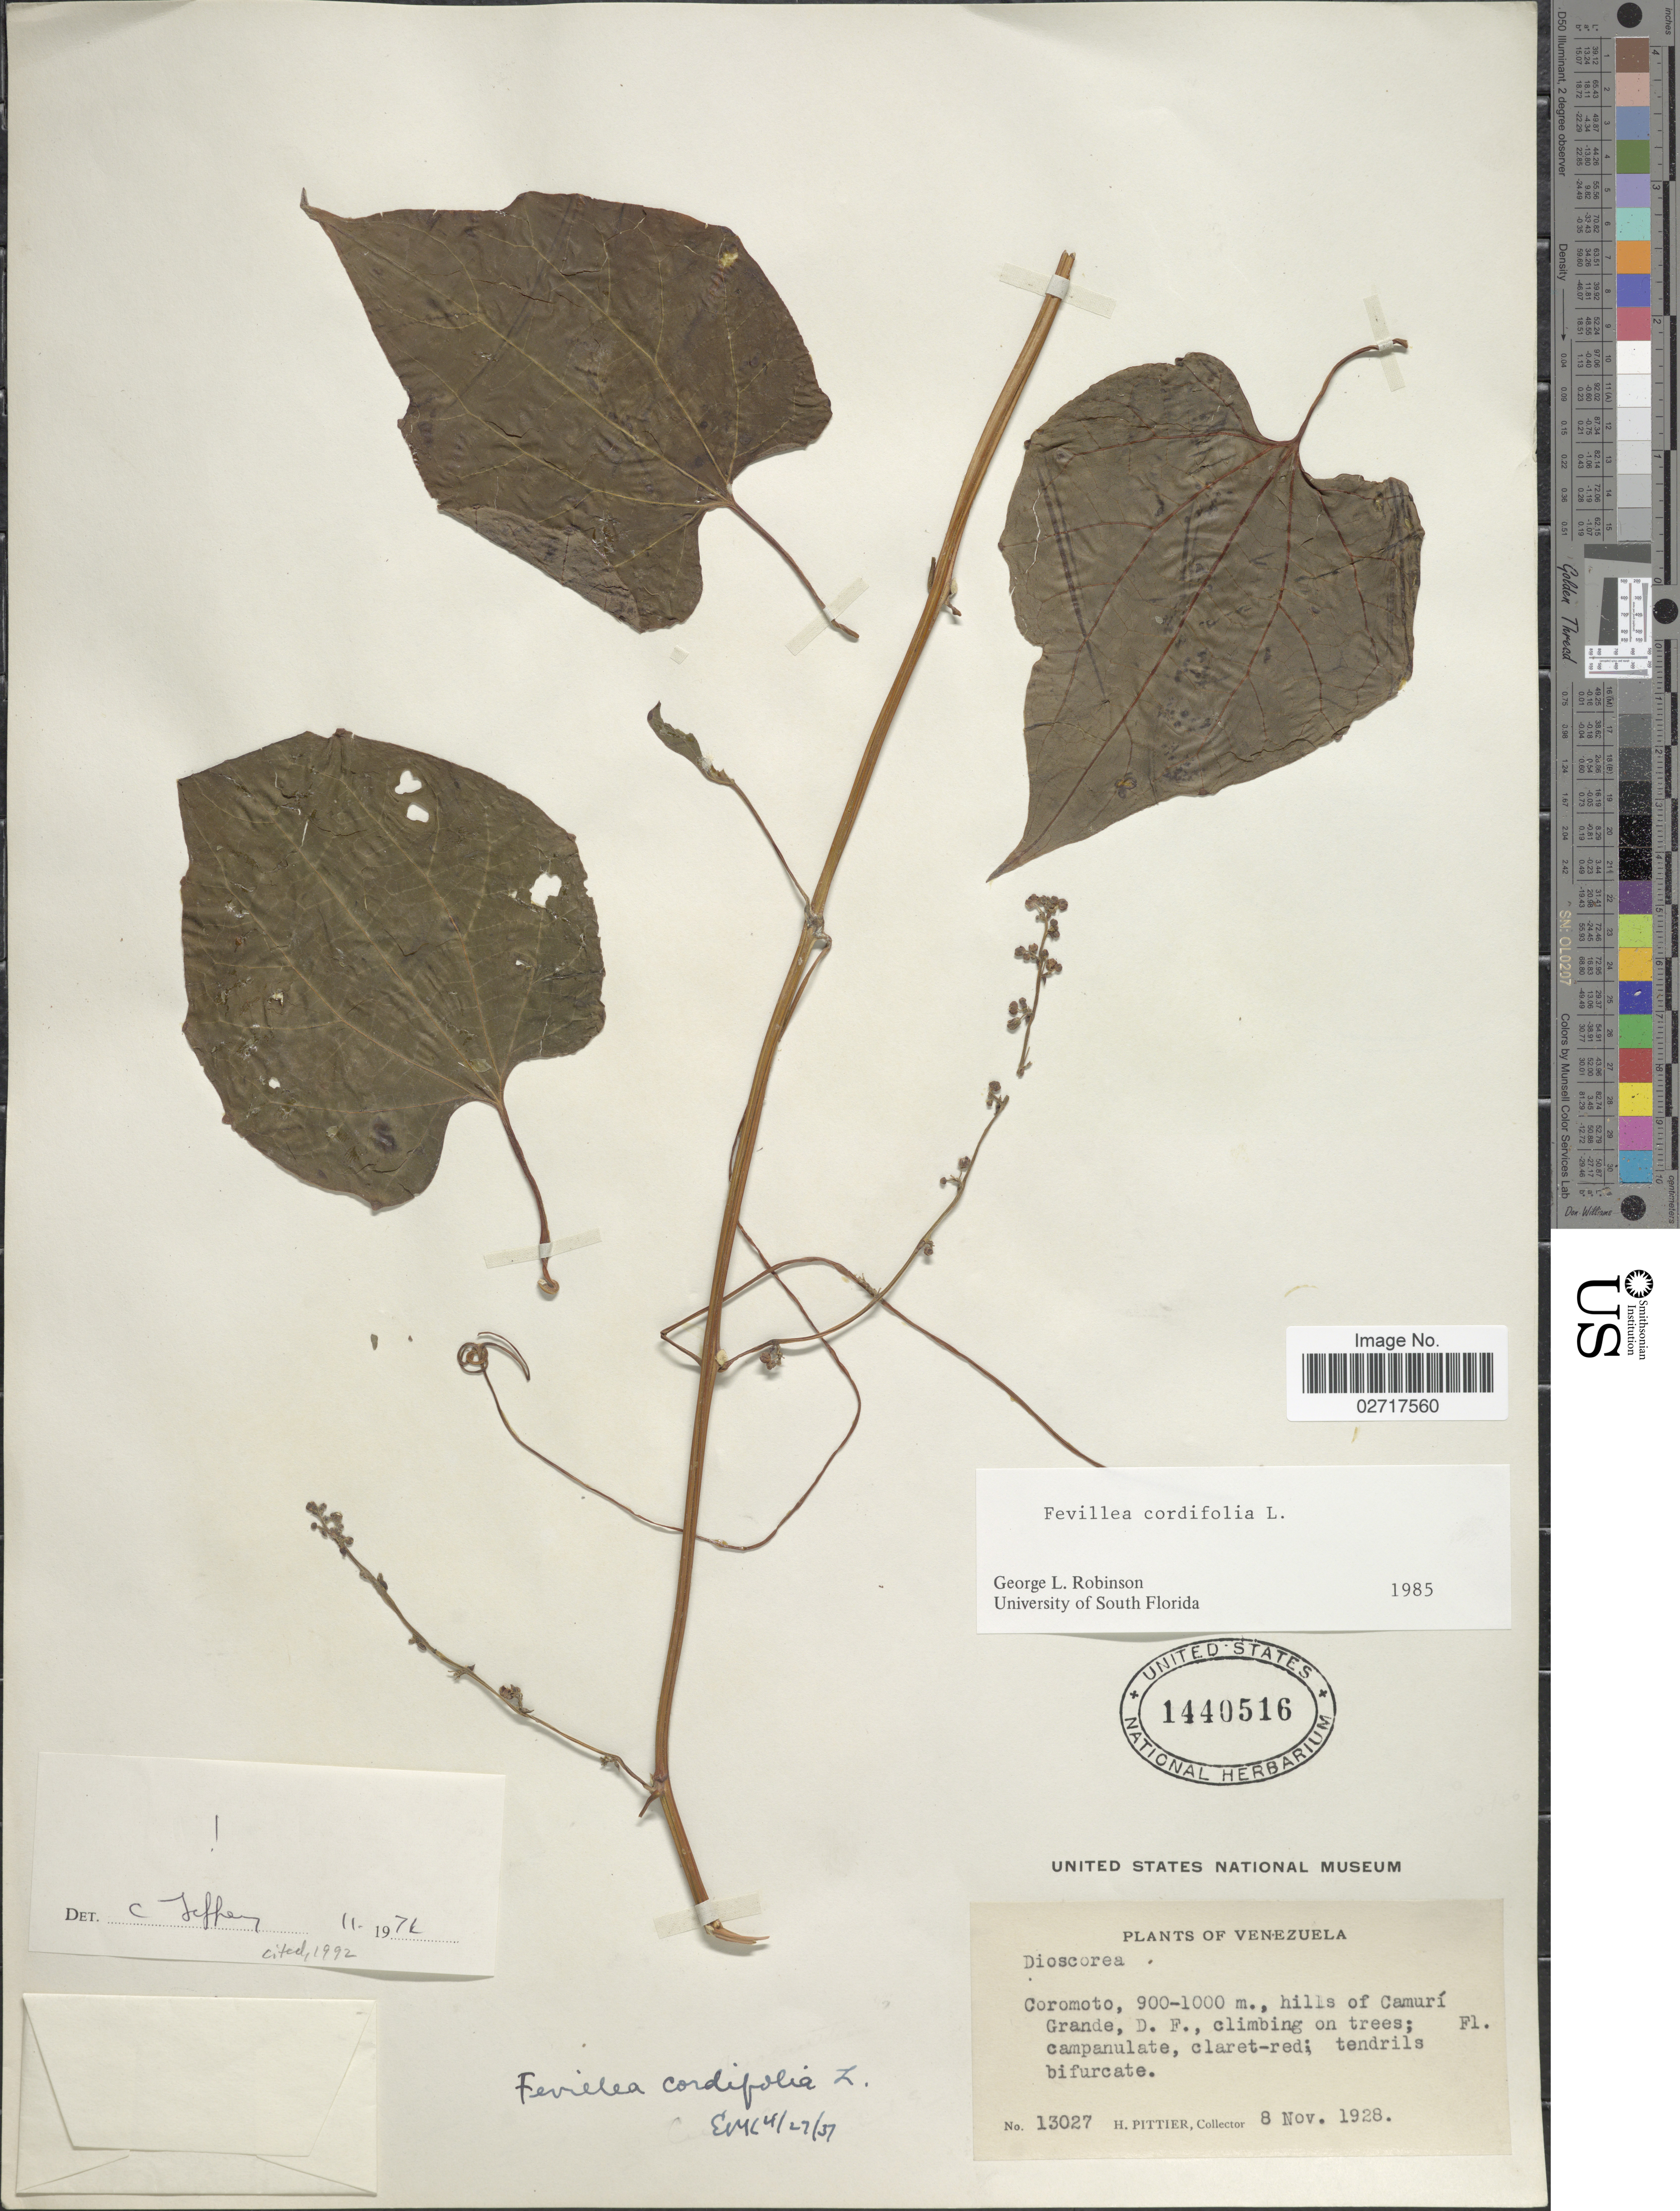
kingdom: Plantae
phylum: Tracheophyta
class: Magnoliopsida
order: Cucurbitales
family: Cucurbitaceae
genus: Fevillea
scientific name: Fevillea cordifolia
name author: L.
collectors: H. F. Pittier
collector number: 13027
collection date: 1928-11-08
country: Venezuela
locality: Coromoto, hills of Camurí Grande, D.F.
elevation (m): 900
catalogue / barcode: US 1440516